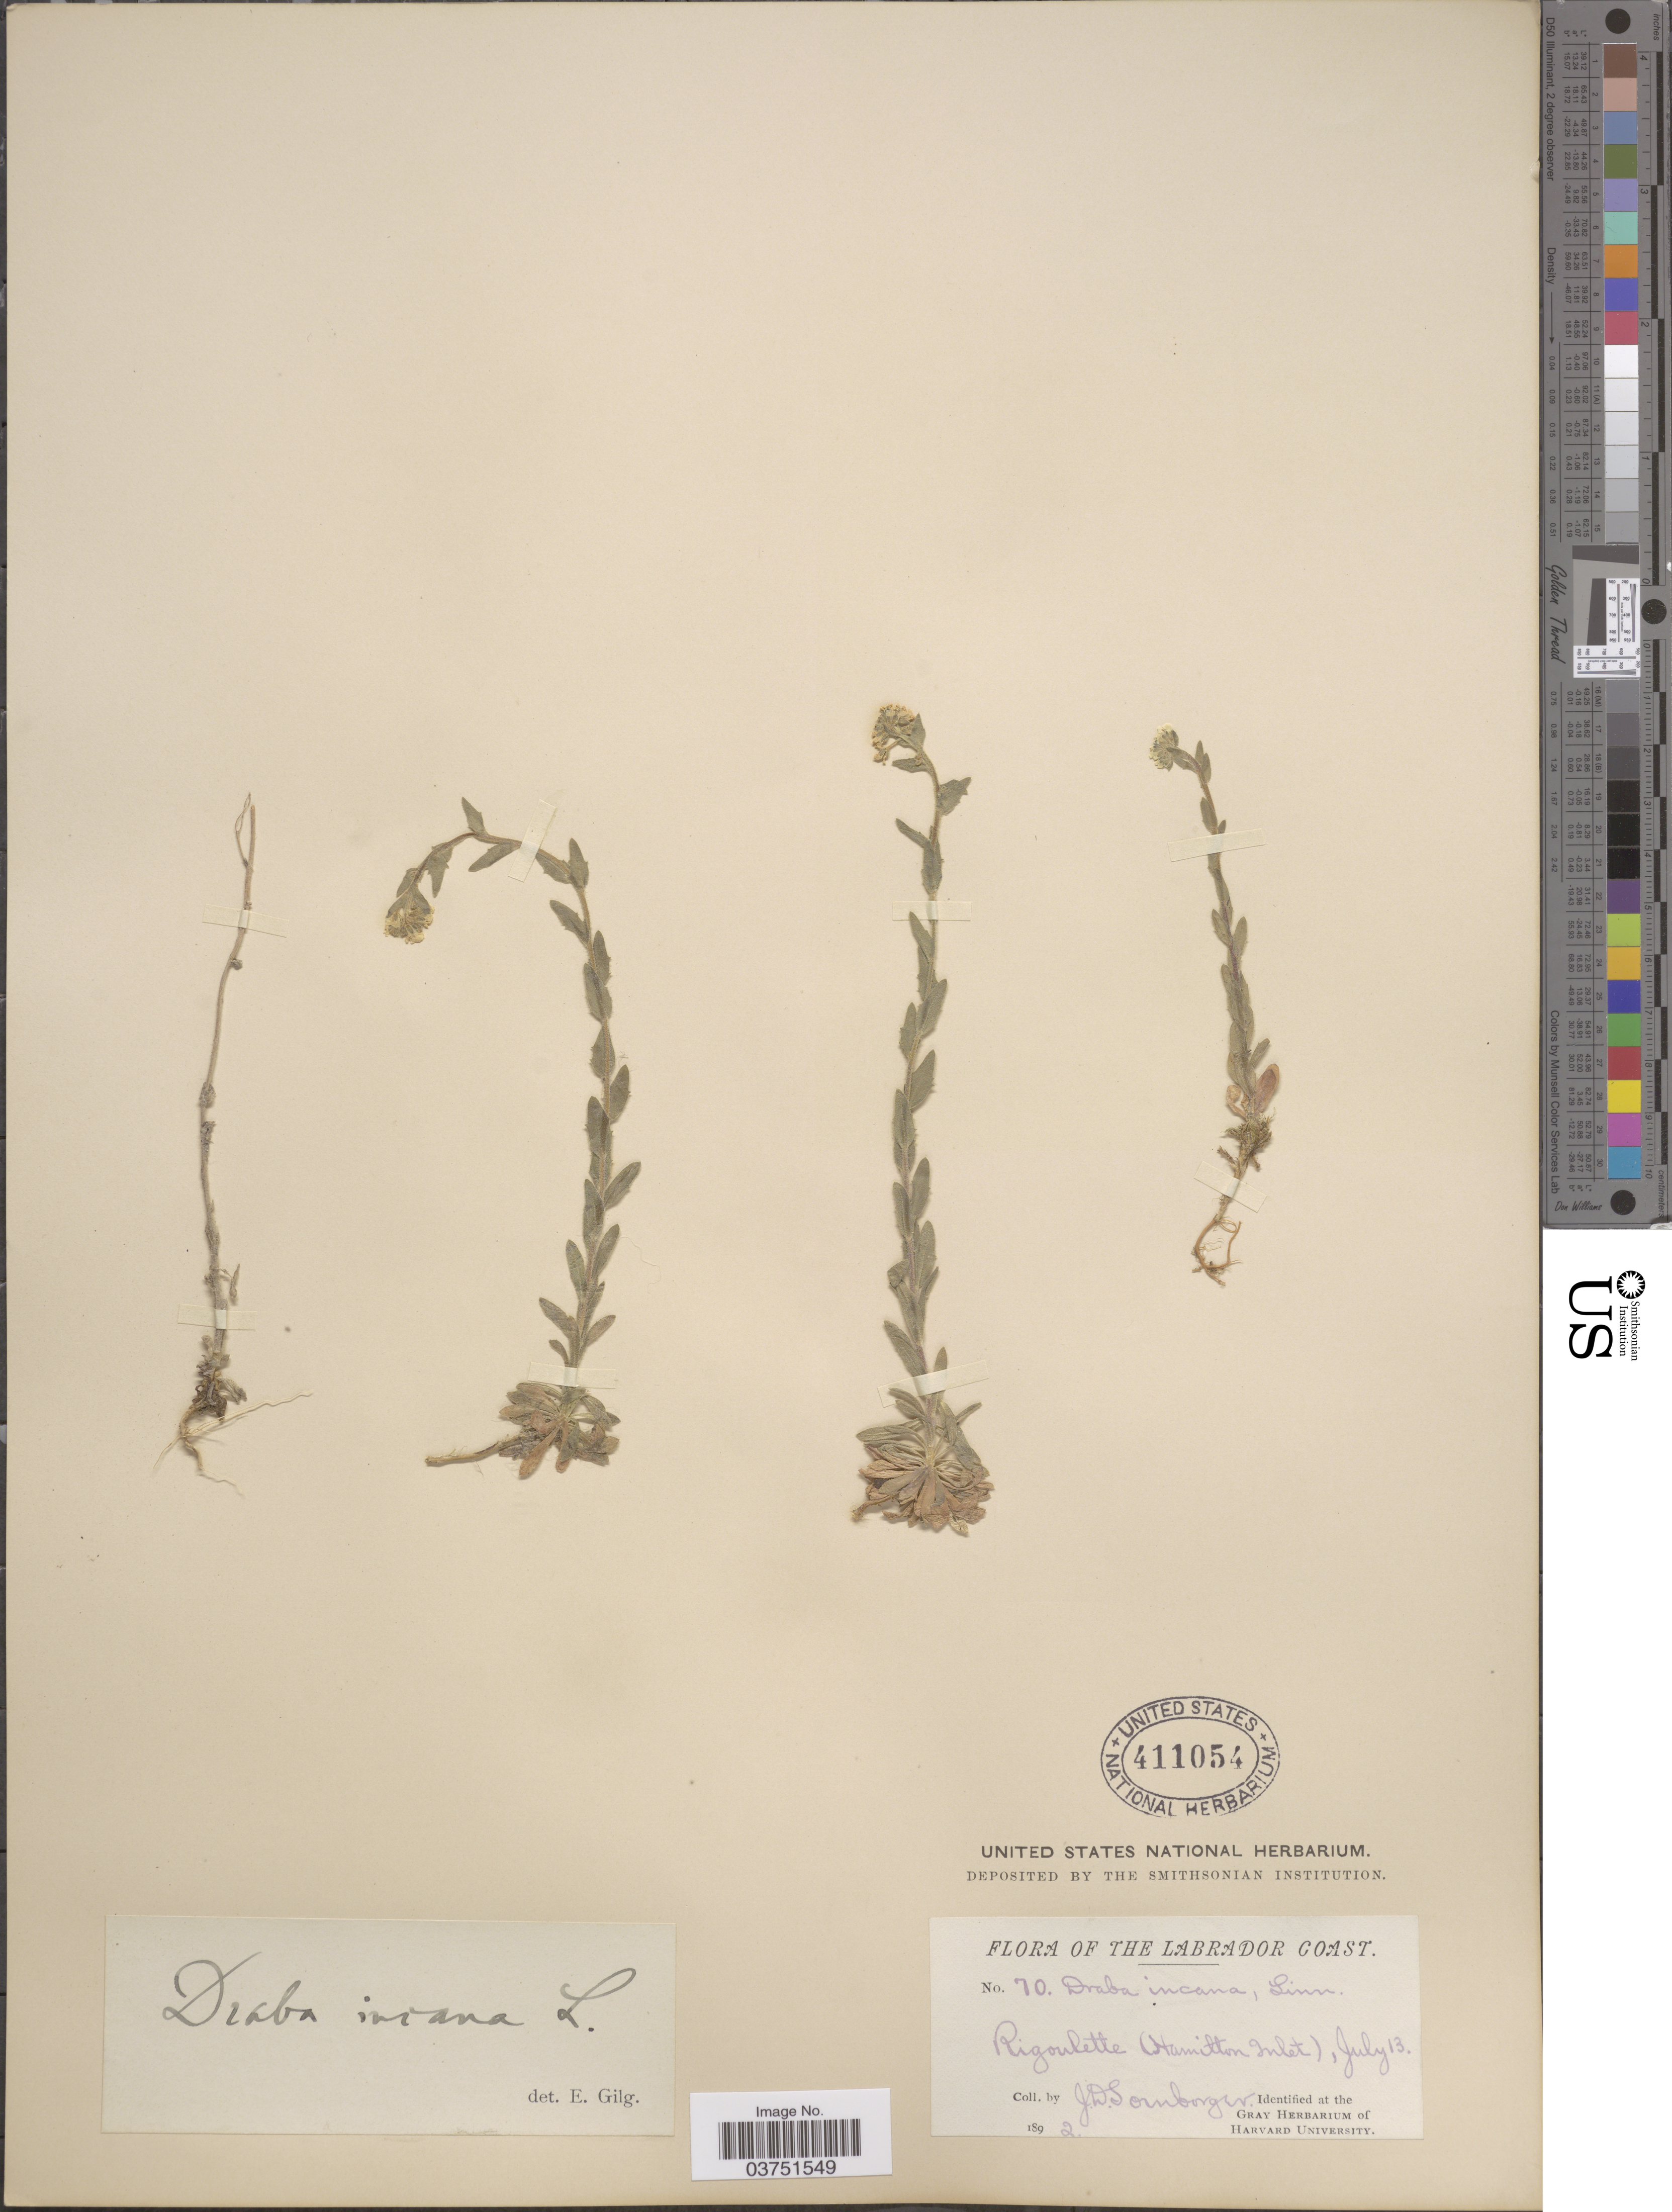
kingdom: Plantae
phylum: Tracheophyta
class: Magnoliopsida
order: Brassicales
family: Brassicaceae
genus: Draba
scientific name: Draba incana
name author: L.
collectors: J. Sornborger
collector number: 70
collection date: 1892-07-13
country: Canada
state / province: Newfoundland and Labrador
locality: The Labrador Coast; Rigoulette (Hamilton Inlet).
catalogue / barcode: US 411054